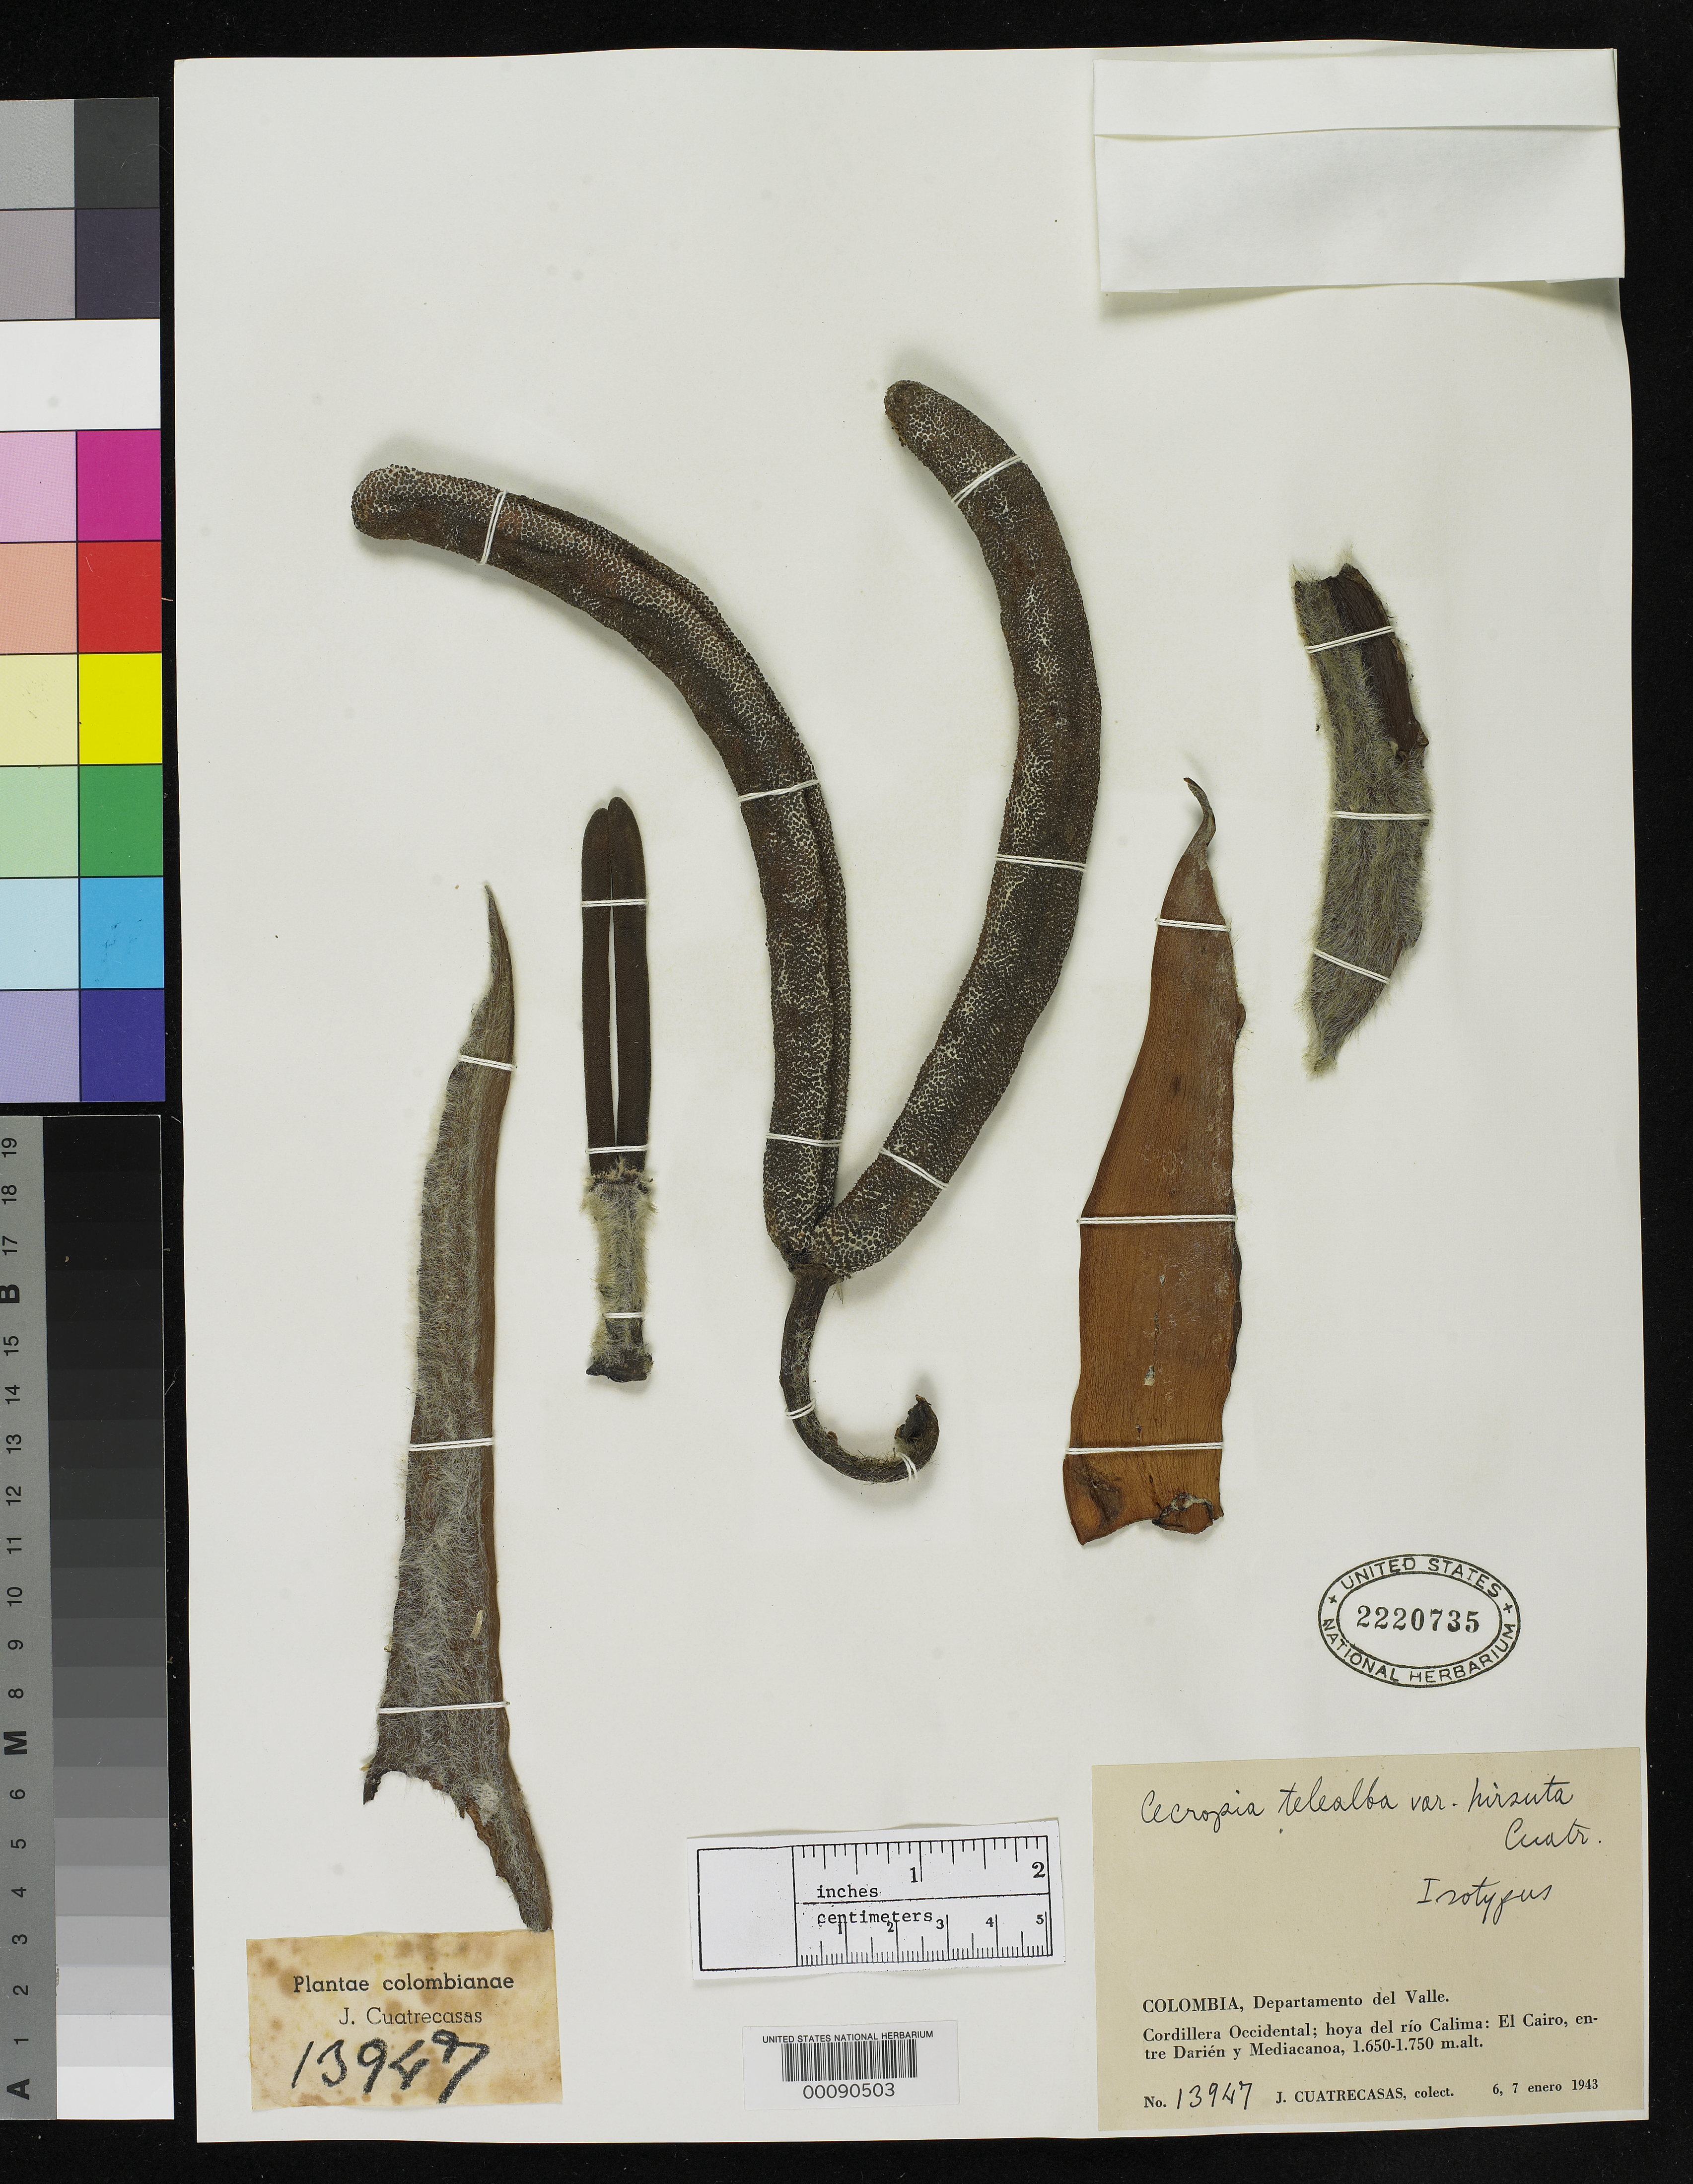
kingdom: Plantae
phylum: Tracheophyta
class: Magnoliopsida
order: Rosales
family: Urticaceae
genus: Cecropia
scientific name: Cecropia telealba var. hirsuta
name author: Cuatrec.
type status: Isotype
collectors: J. Cuatrecasas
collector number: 13947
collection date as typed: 06 Jan 1943 and 07 Jan 1943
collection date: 1943-01-06,1943-01-07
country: Colombia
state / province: Valle del Cauca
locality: Hoya del Rio Calima, El Cairo, entre Darien y Media Cañoa, Cordillera Occidental.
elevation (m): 1560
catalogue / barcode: US 2220735